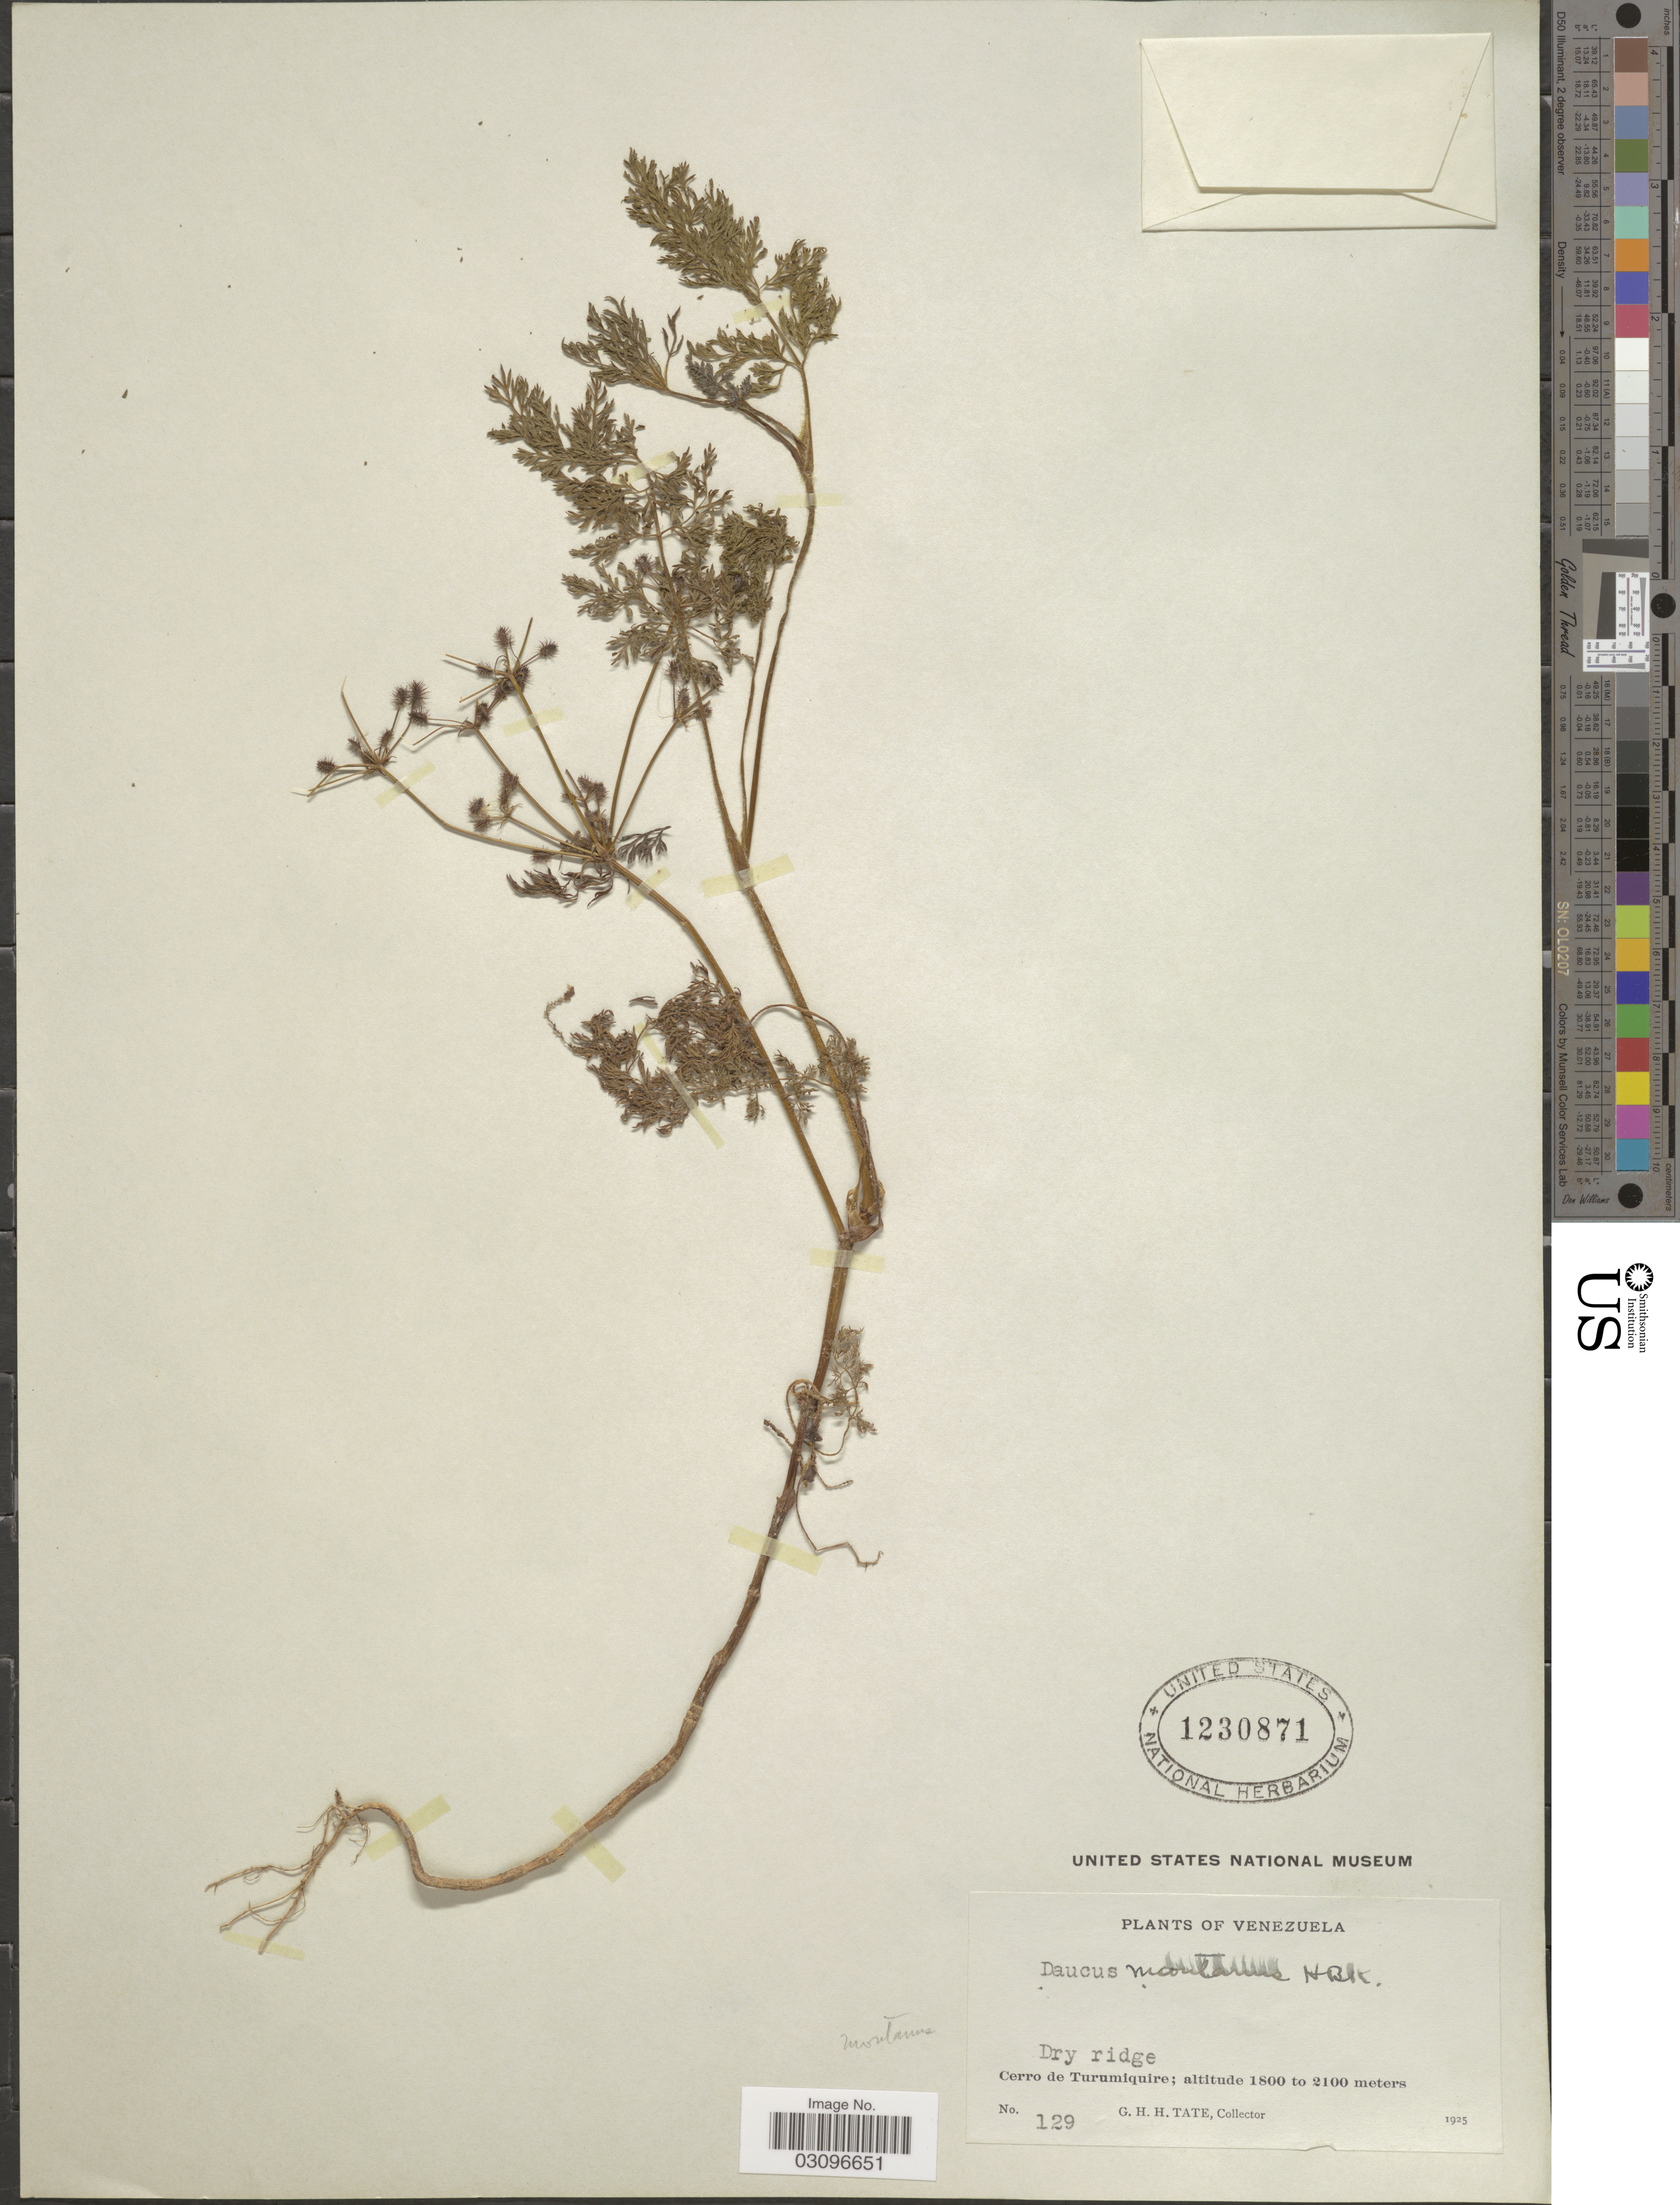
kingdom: Plantae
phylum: Tracheophyta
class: Magnoliopsida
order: Apiales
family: Apiaceae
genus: Daucus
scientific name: Daucus montanus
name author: Humb. & Bonpl. ex Spreng.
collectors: G. Tate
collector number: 129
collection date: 1925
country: Venezuela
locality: Cerro de Turumiquire.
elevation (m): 1800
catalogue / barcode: US 1230871